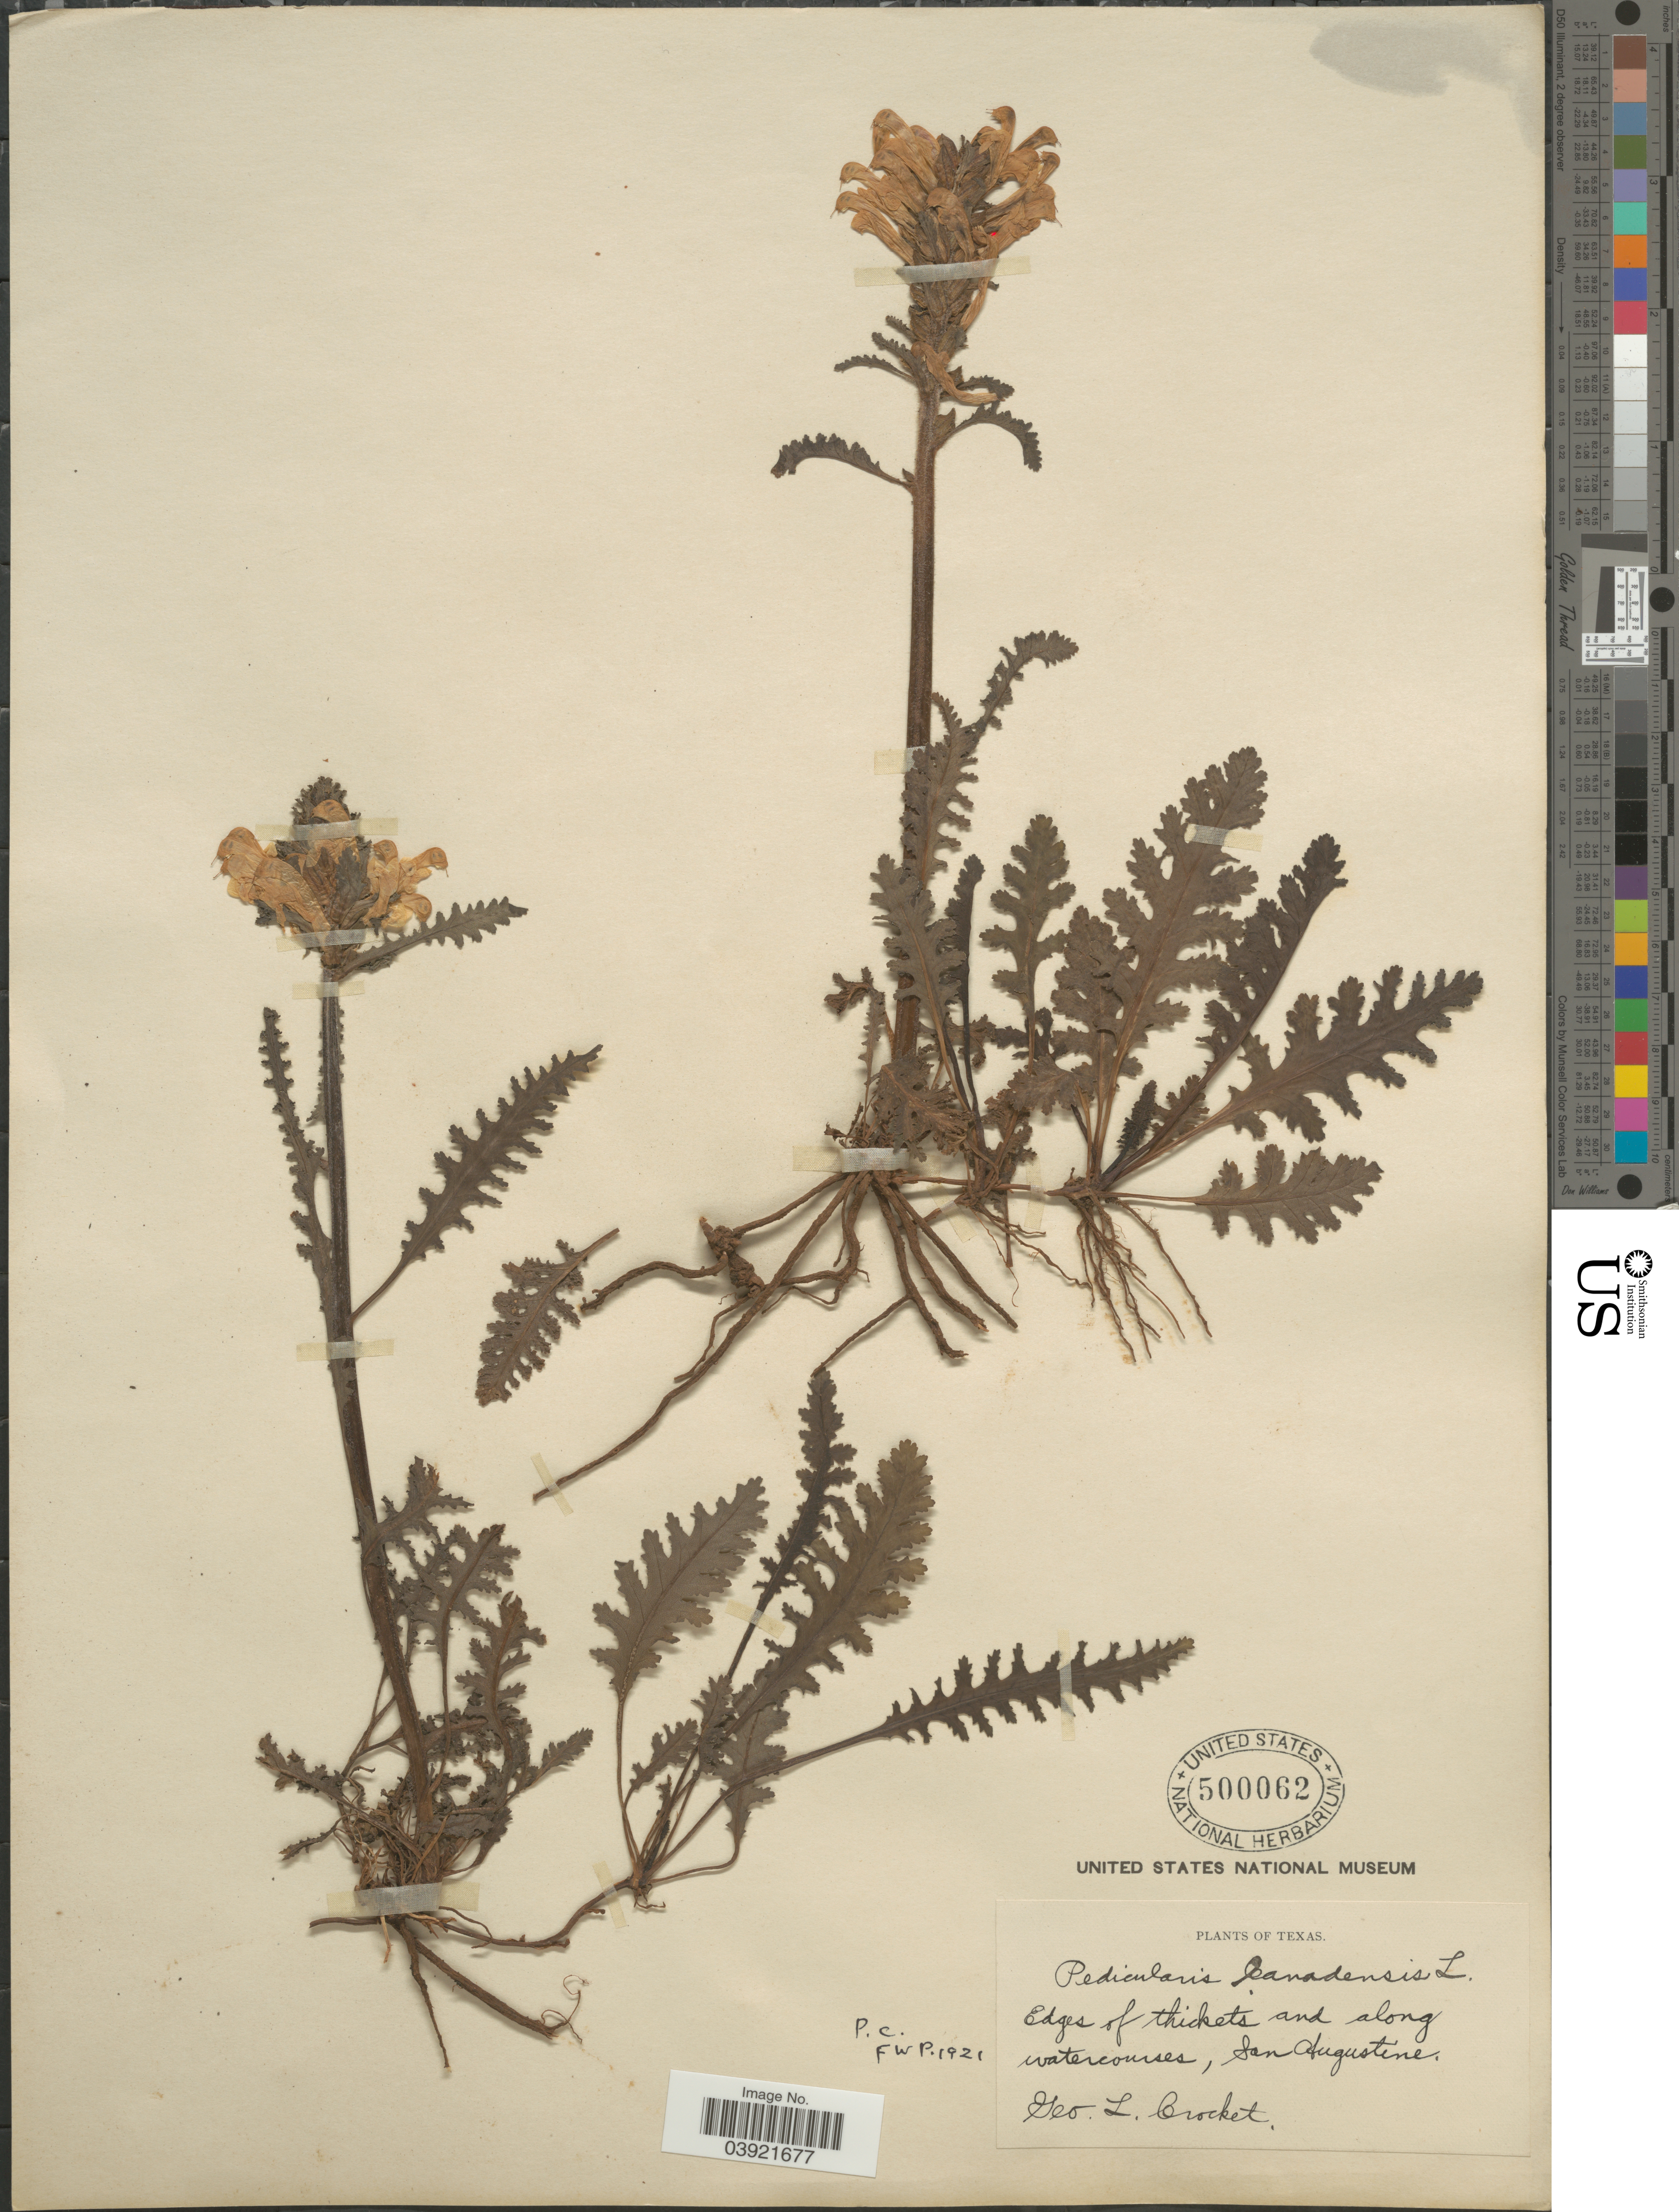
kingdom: Plantae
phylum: Tracheophyta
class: Magnoliopsida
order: Lamiales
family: Orobanchaceae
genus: Pedicularis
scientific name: Pedicularis canadensis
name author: L.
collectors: G. Crocket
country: United States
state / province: Texas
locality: San Augustine.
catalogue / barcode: US 500062